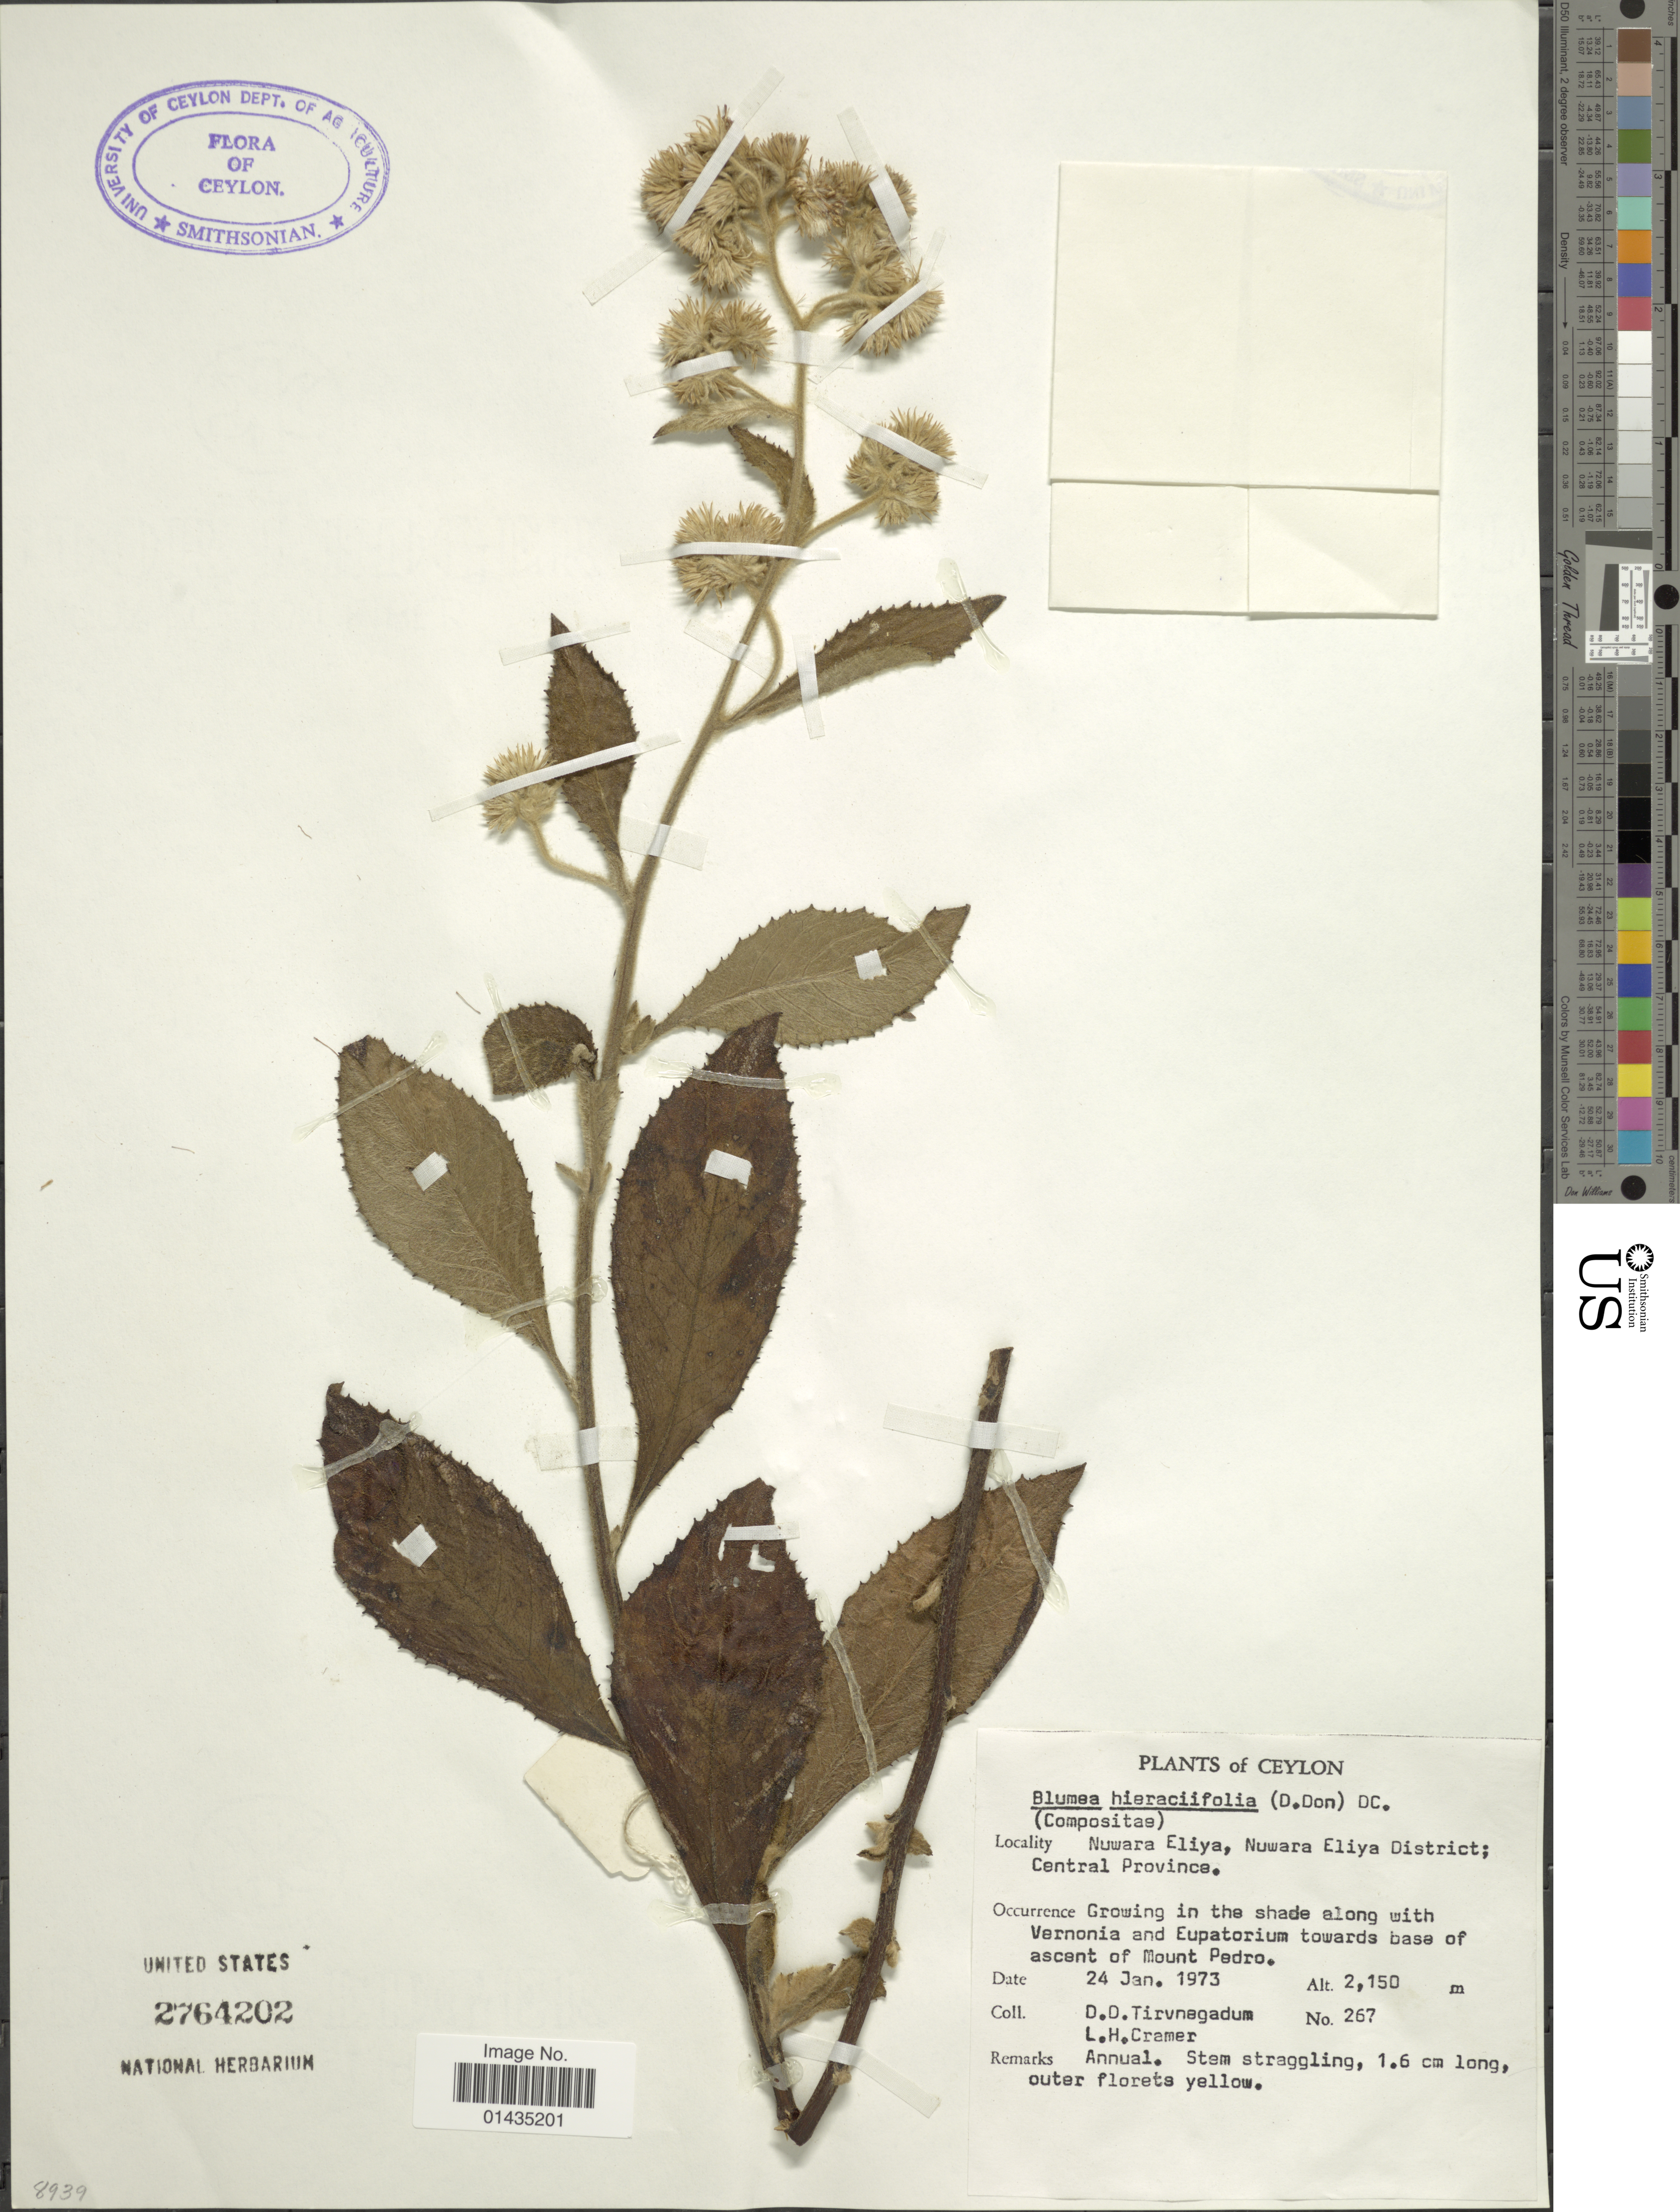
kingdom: Plantae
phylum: Tracheophyta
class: Magnoliopsida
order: Asterales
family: Asteraceae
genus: Blumea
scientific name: Blumea hieraciifolia var. flexuosa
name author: (C.B. Clarke) Randeria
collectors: D. Tirvnehadum & L. H. Cramer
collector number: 267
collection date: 1973-01-24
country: Sri Lanka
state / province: Central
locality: Ceylon, Nuwara Eliya, Nuwara Eliya District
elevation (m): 2150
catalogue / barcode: US 2764202